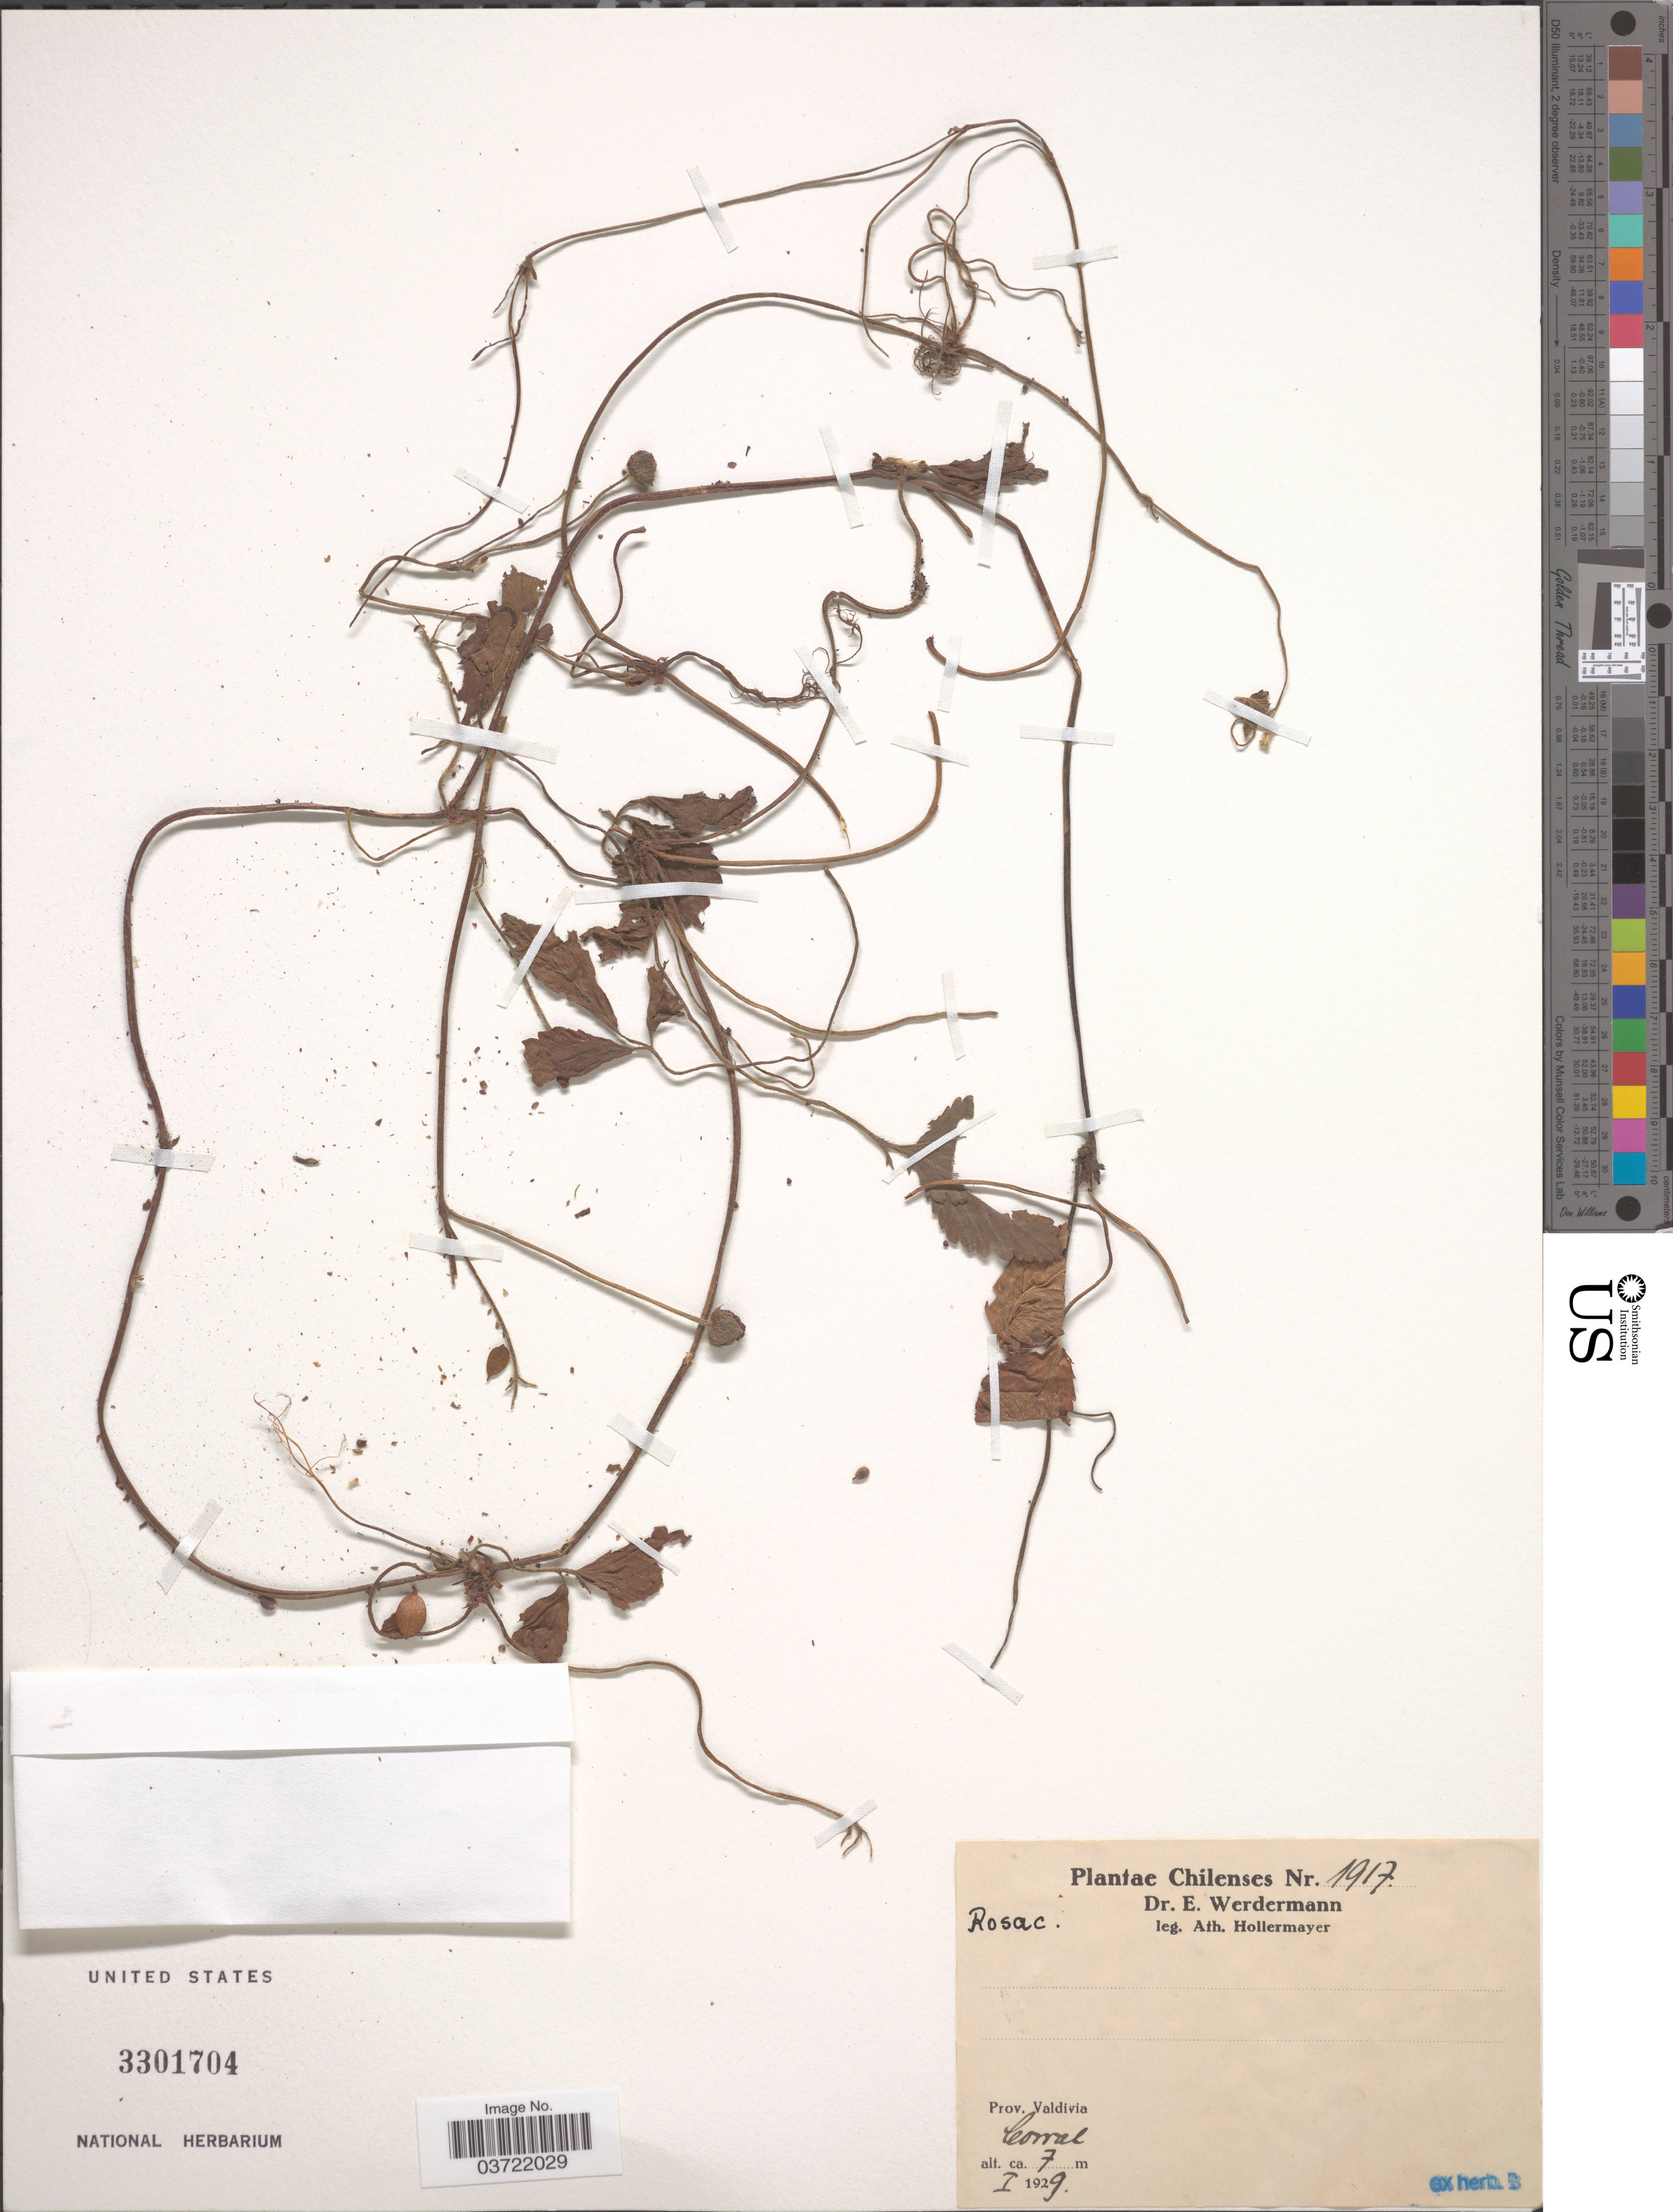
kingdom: Plantae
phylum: Tracheophyta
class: Liliopsida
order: Poales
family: Juncaceae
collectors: A. Hollermayer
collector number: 1917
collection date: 1929-01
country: Chile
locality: Prov. Valdivia. Corral.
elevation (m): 7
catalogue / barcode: US 3301704